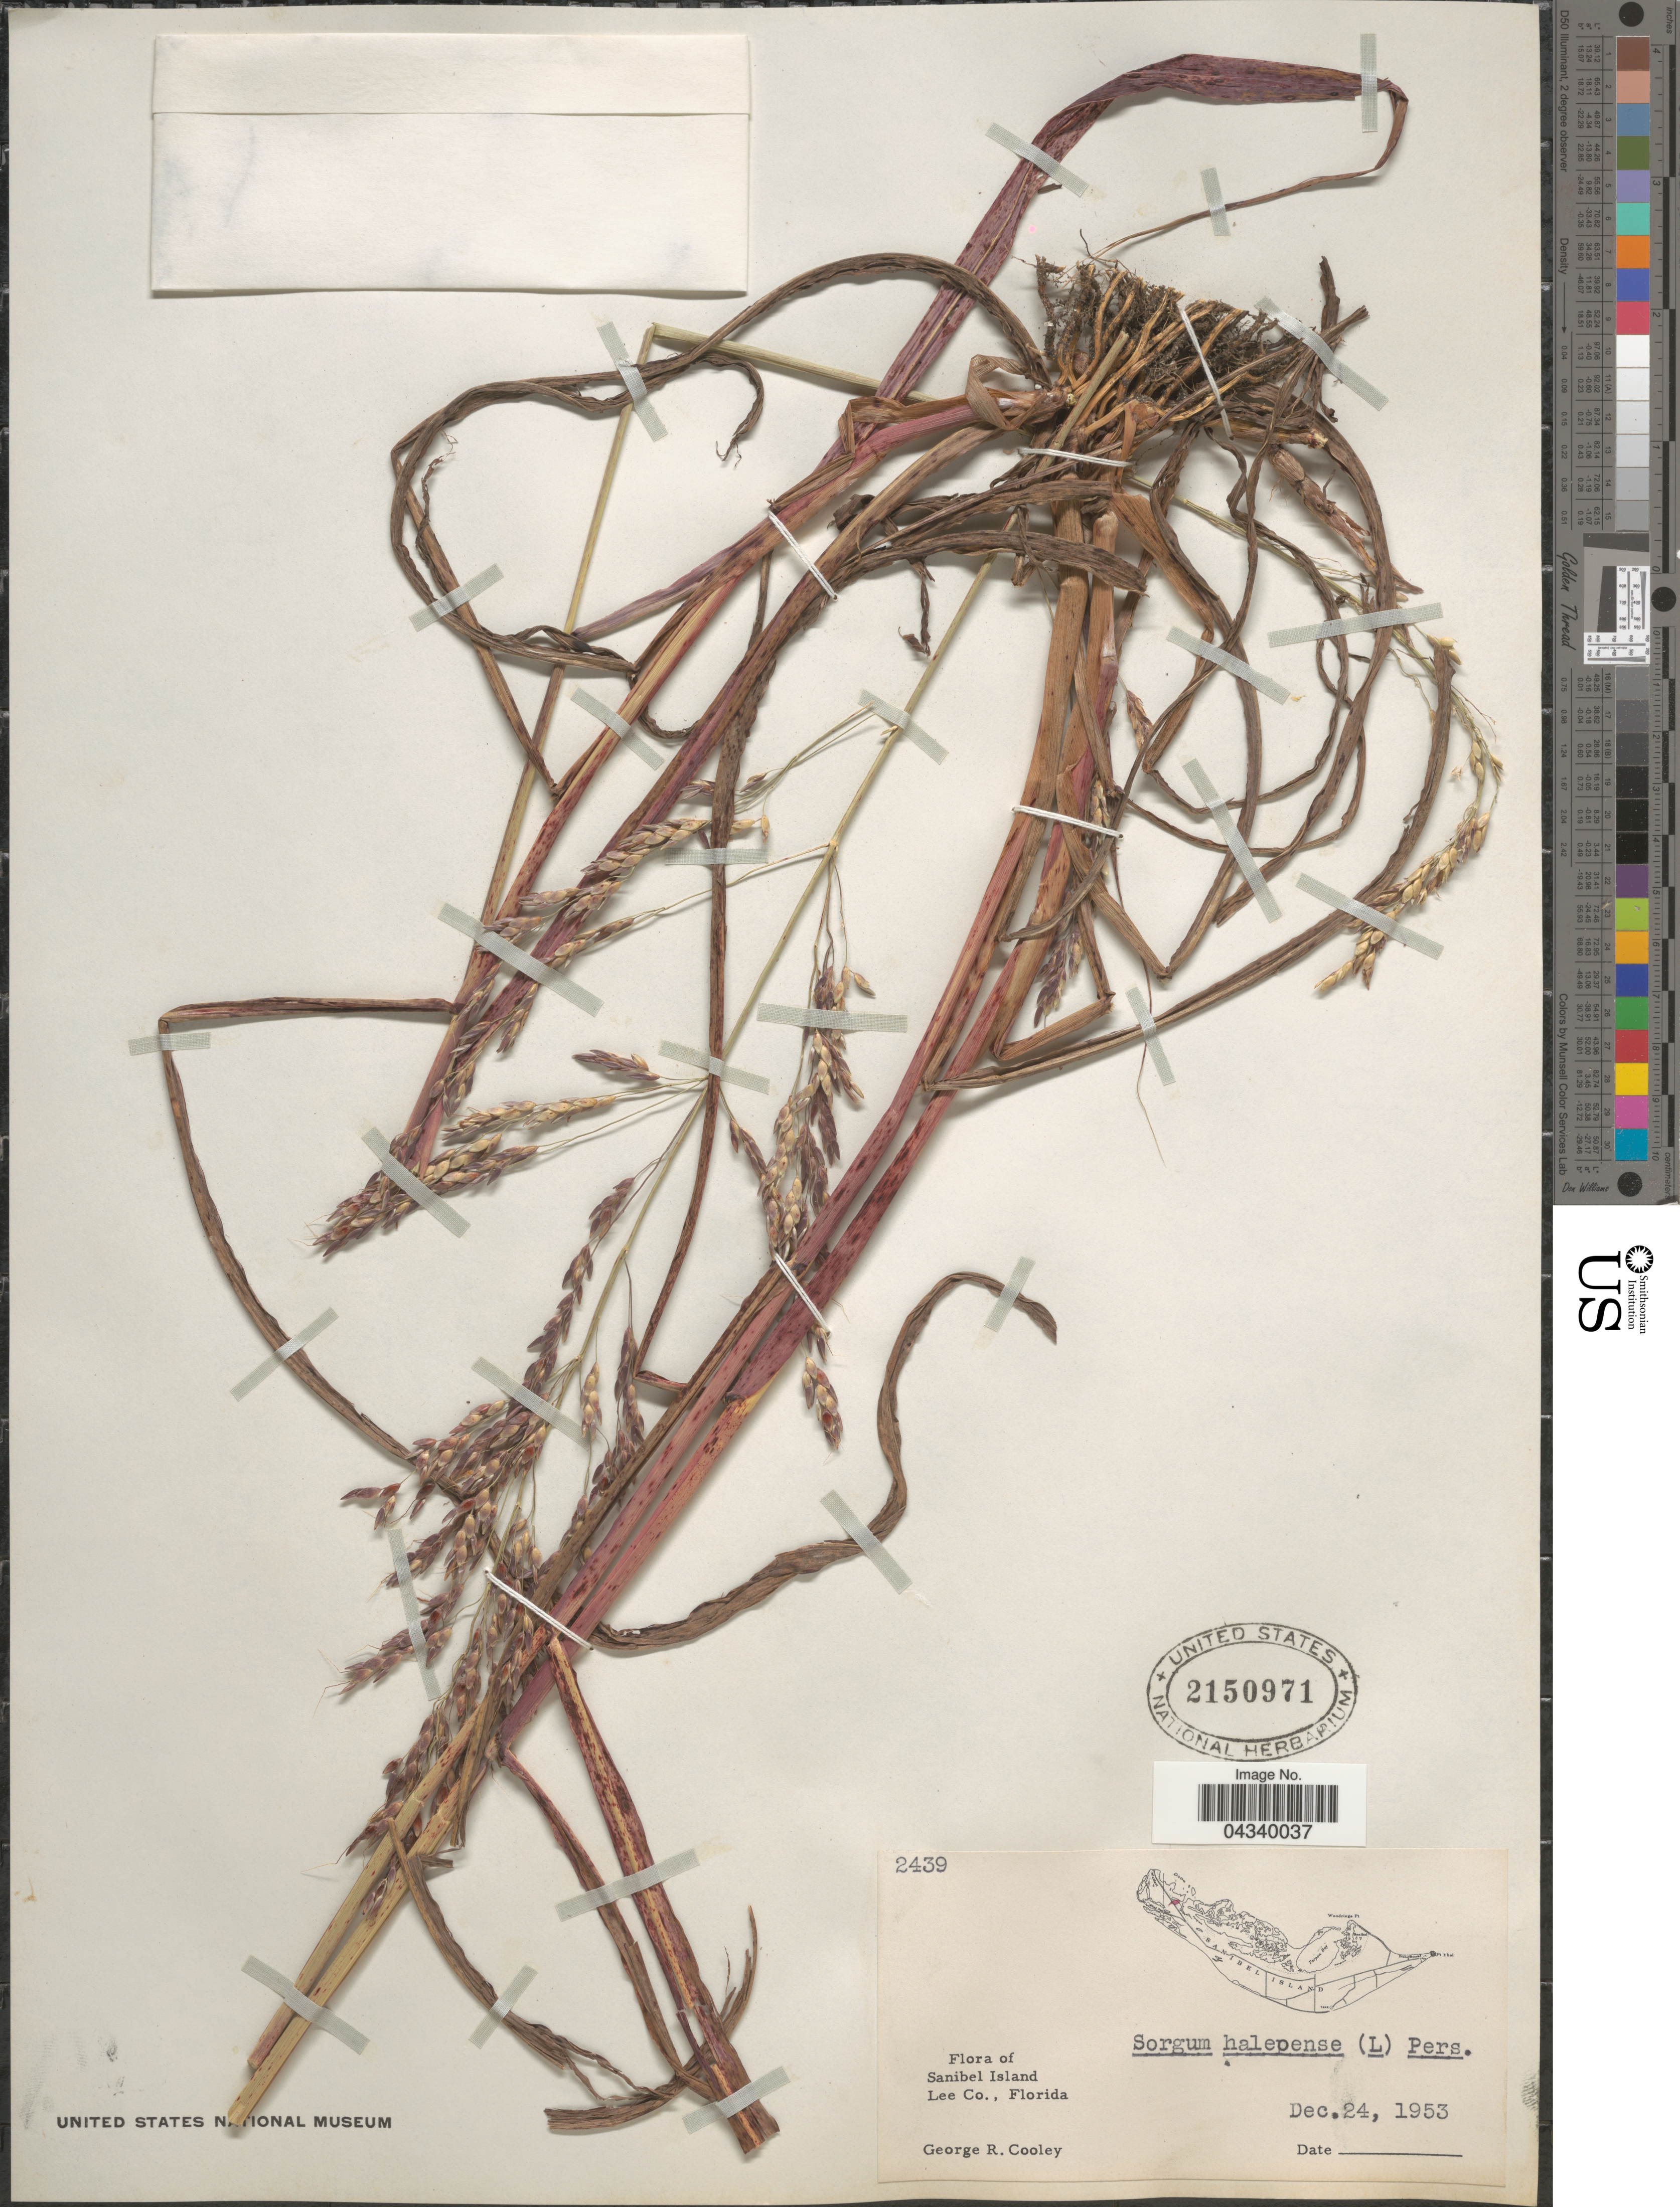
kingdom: Plantae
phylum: Tracheophyta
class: Liliopsida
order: Poales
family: Poaceae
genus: Sorghum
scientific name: Sorghum halepense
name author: (L.) Pers.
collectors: G. R. Cooley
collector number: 2439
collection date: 1953-12-24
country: United States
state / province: Florida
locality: Sanibel Island. Lee Co.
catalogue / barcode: US 2150971